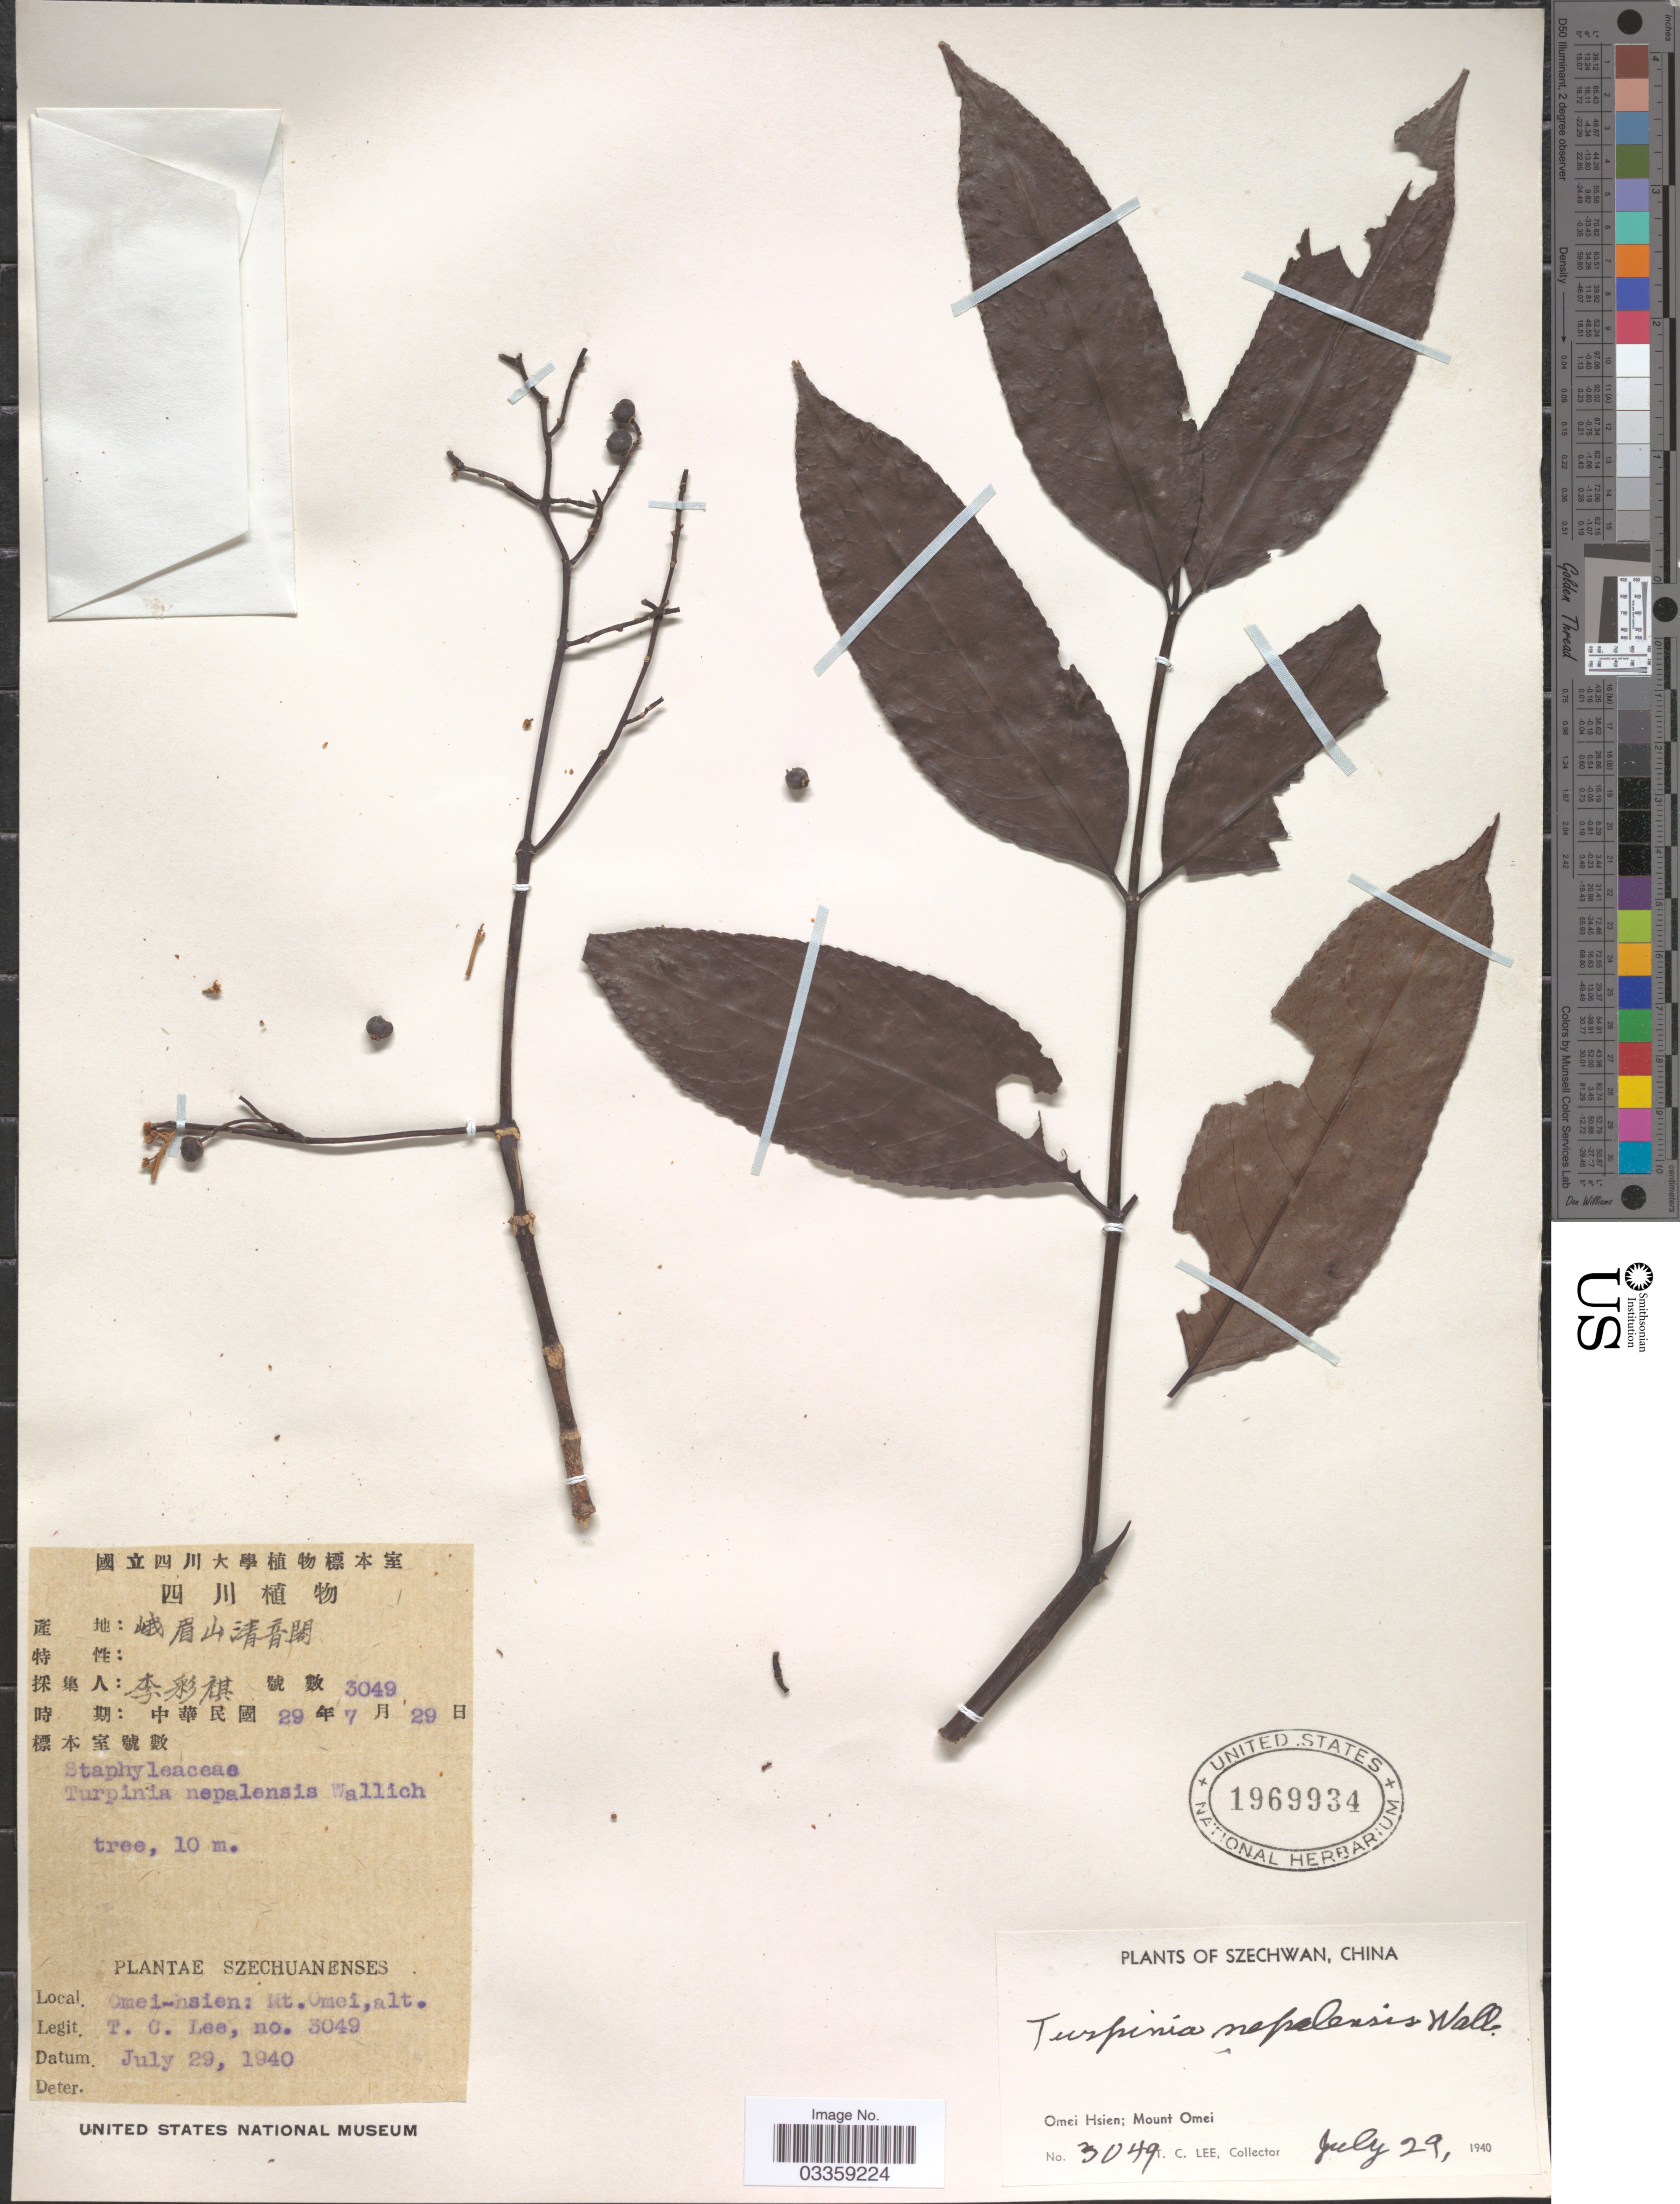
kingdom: Plantae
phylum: Tracheophyta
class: Magnoliopsida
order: Crossosomatales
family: Staphyleaceae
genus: Turpinia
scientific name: Turpinia cochinchinense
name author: (Lour.) Merr.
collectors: T. Lee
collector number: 3049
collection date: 1940-07-29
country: China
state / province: Sichuan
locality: Szechwan, Omei Hsien; Mount Omei.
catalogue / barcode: US 1969934